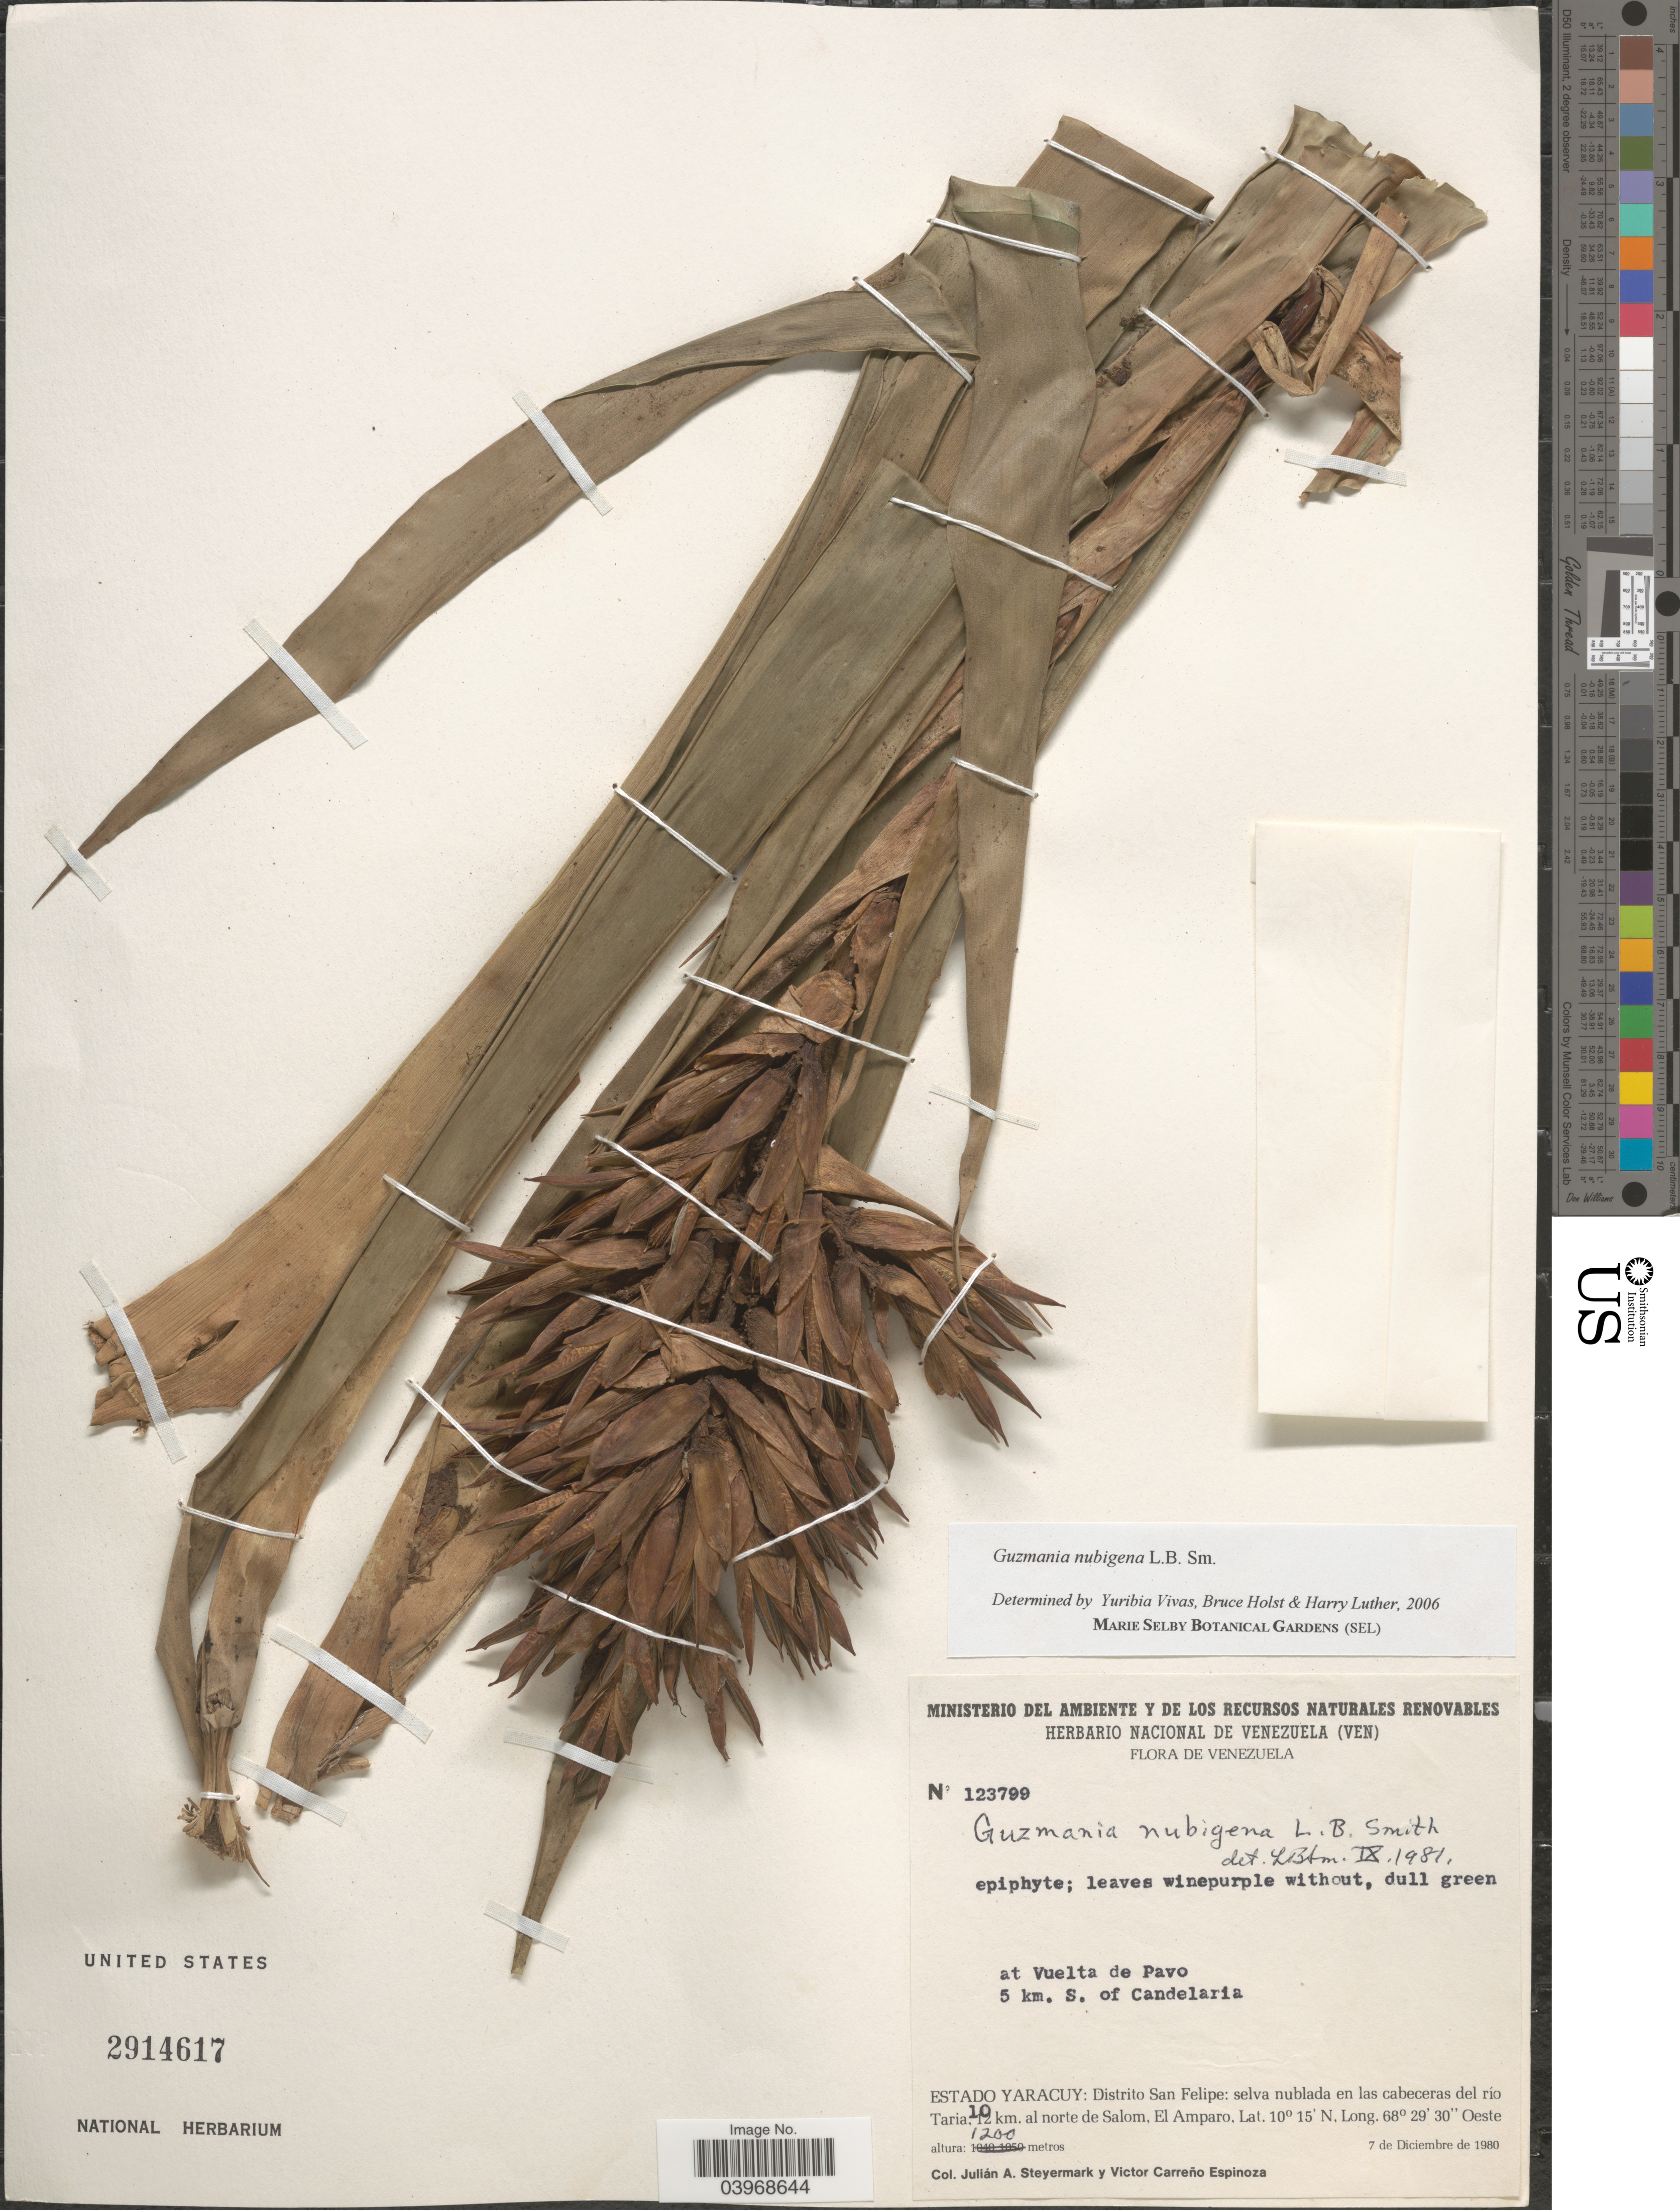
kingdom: Plantae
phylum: Tracheophyta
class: Liliopsida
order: Poales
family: Bromeliaceae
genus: Guzmania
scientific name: Guzmania nubigena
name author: L.B. Sm.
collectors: J. Steyermark & V. Carreño E.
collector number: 123799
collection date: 1980-12-07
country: Venezuela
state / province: Yaracuy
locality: At Vuelta de Pavo 5 km. S. of Candelaria. Distrito San Felipe: selva nublada en las cabeceras del río Taria, 10 km. al norte de Salom, El Amparo.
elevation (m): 1200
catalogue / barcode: US 2914617